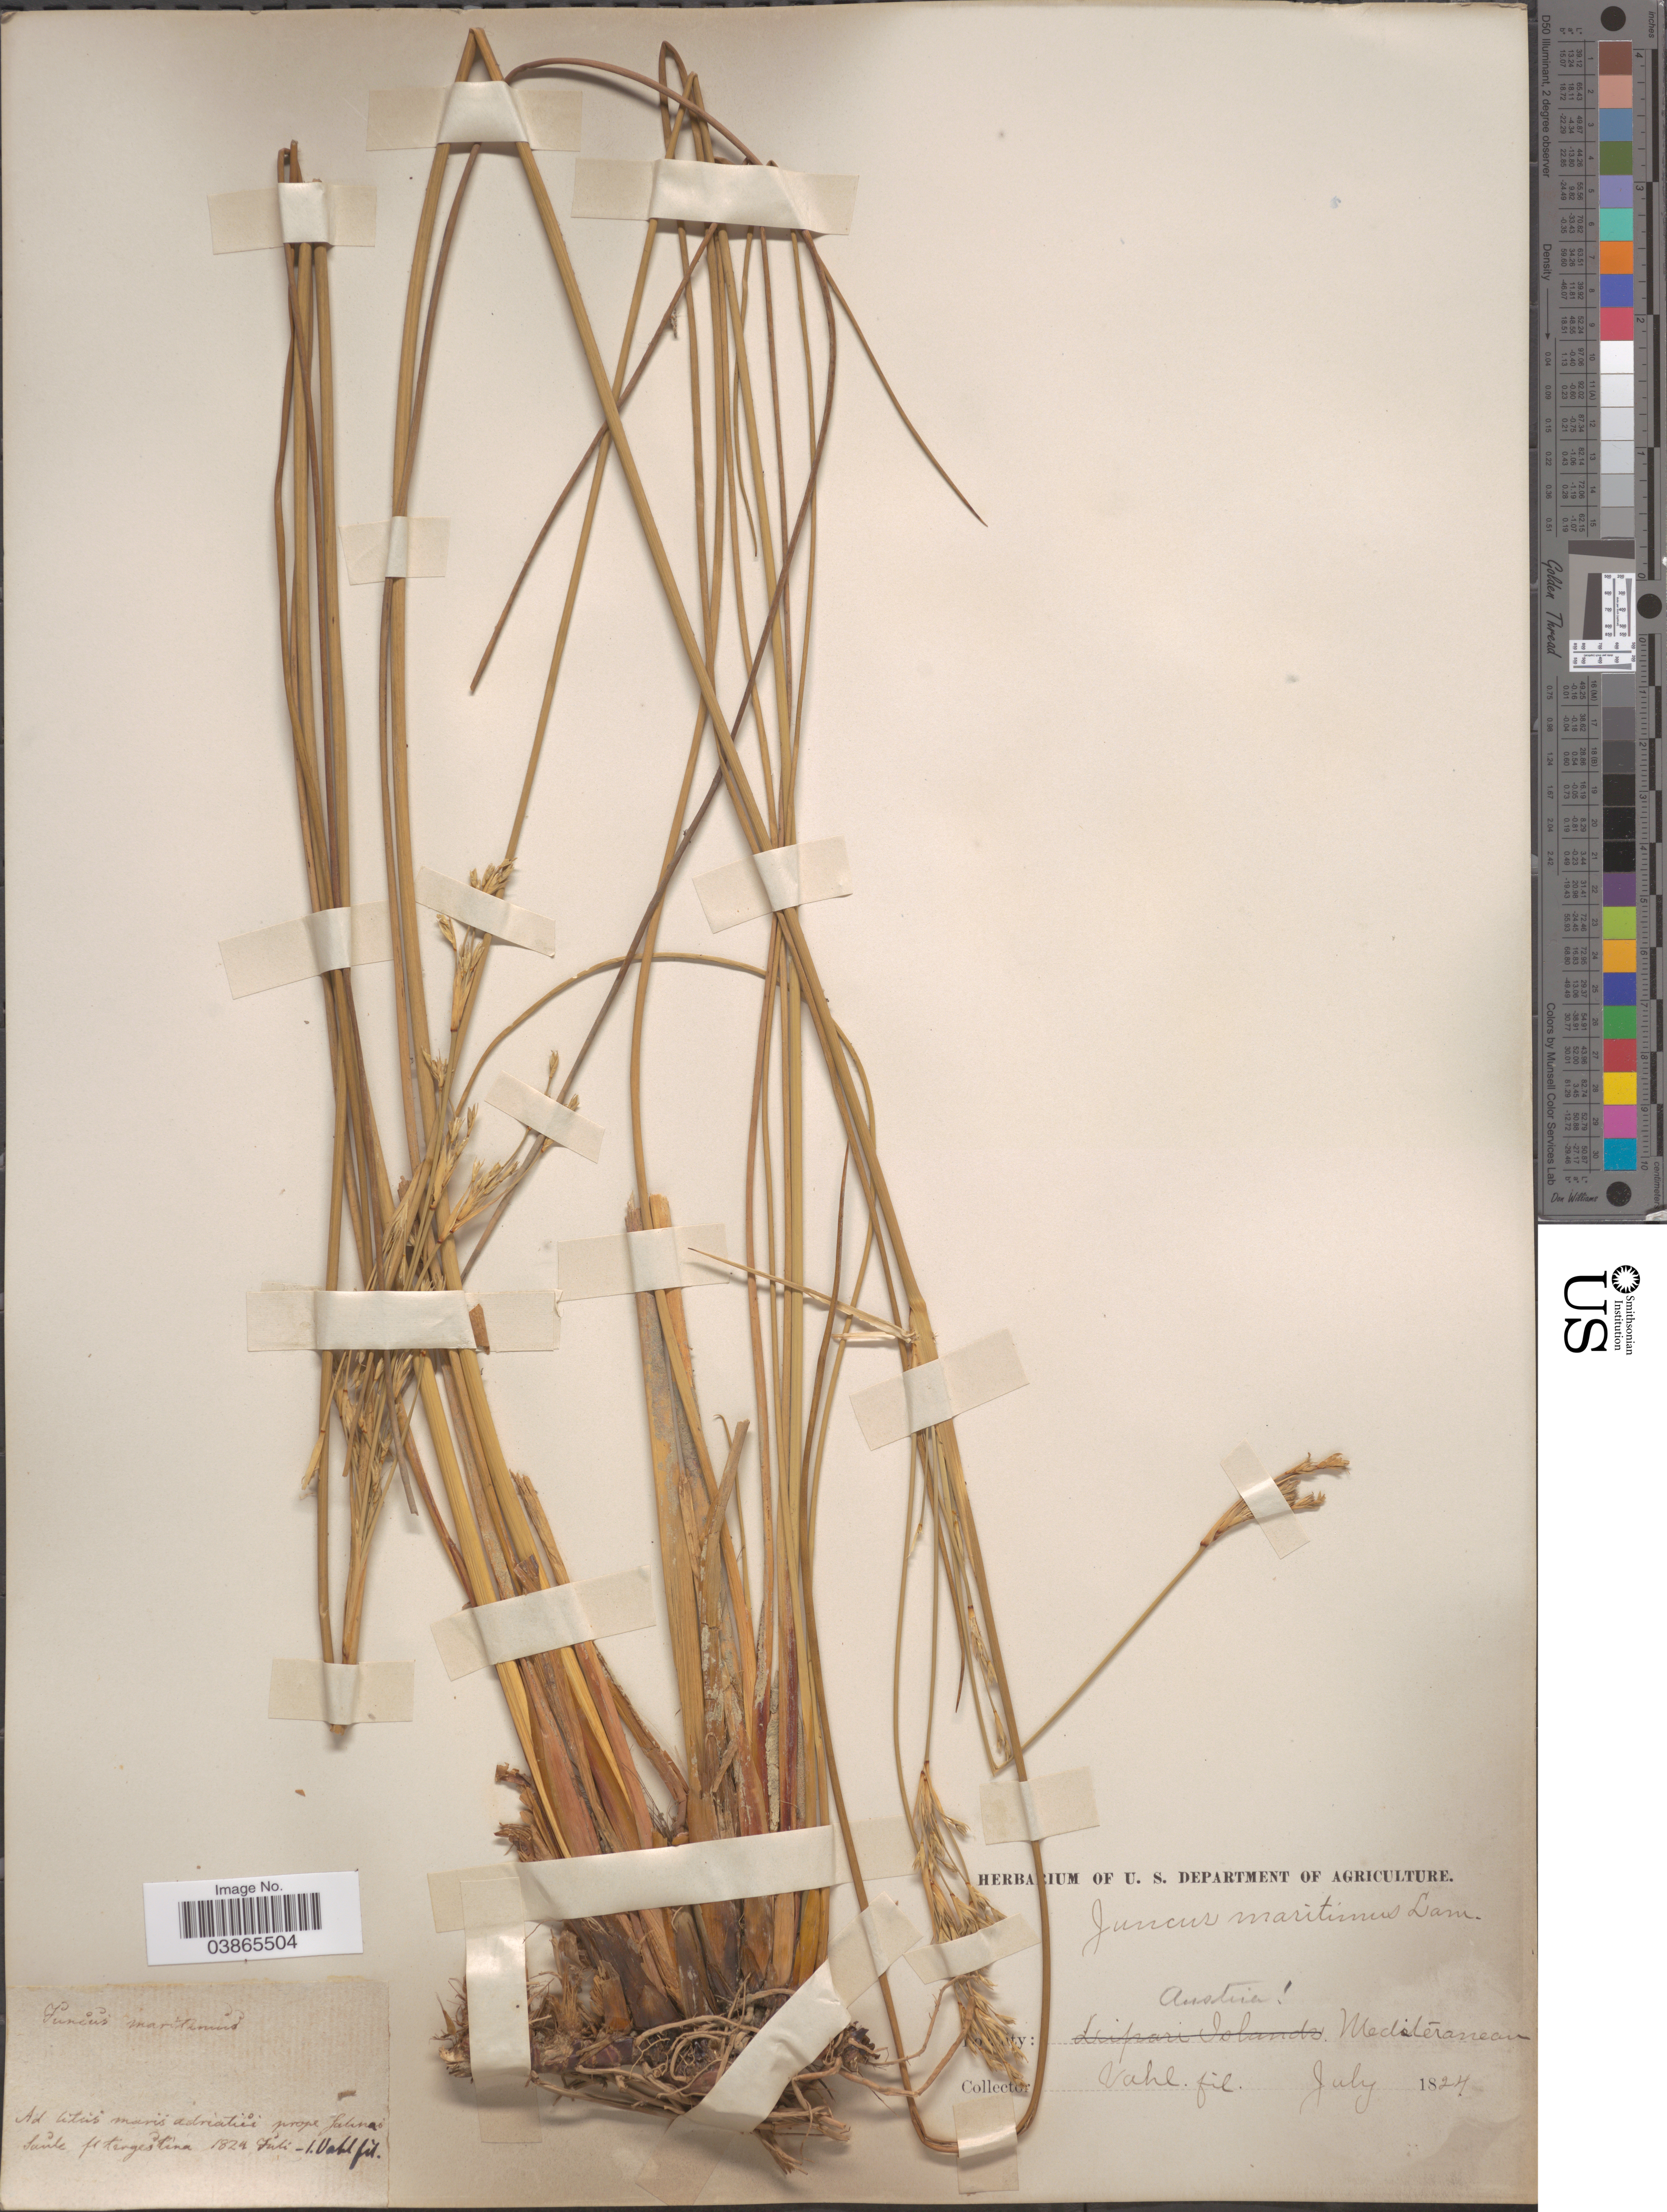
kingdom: Plantae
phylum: Tracheophyta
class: Liliopsida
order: Poales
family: Juncaceae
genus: Juncus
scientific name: Juncus maritimus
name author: Lam.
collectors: -- Vahl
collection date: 1824-07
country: Austria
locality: Mediterranean. Ad litis [interpreted] maris adriatis prope Salinao [interpreted] Sande [interpreted], fl tergestina [interpreted].